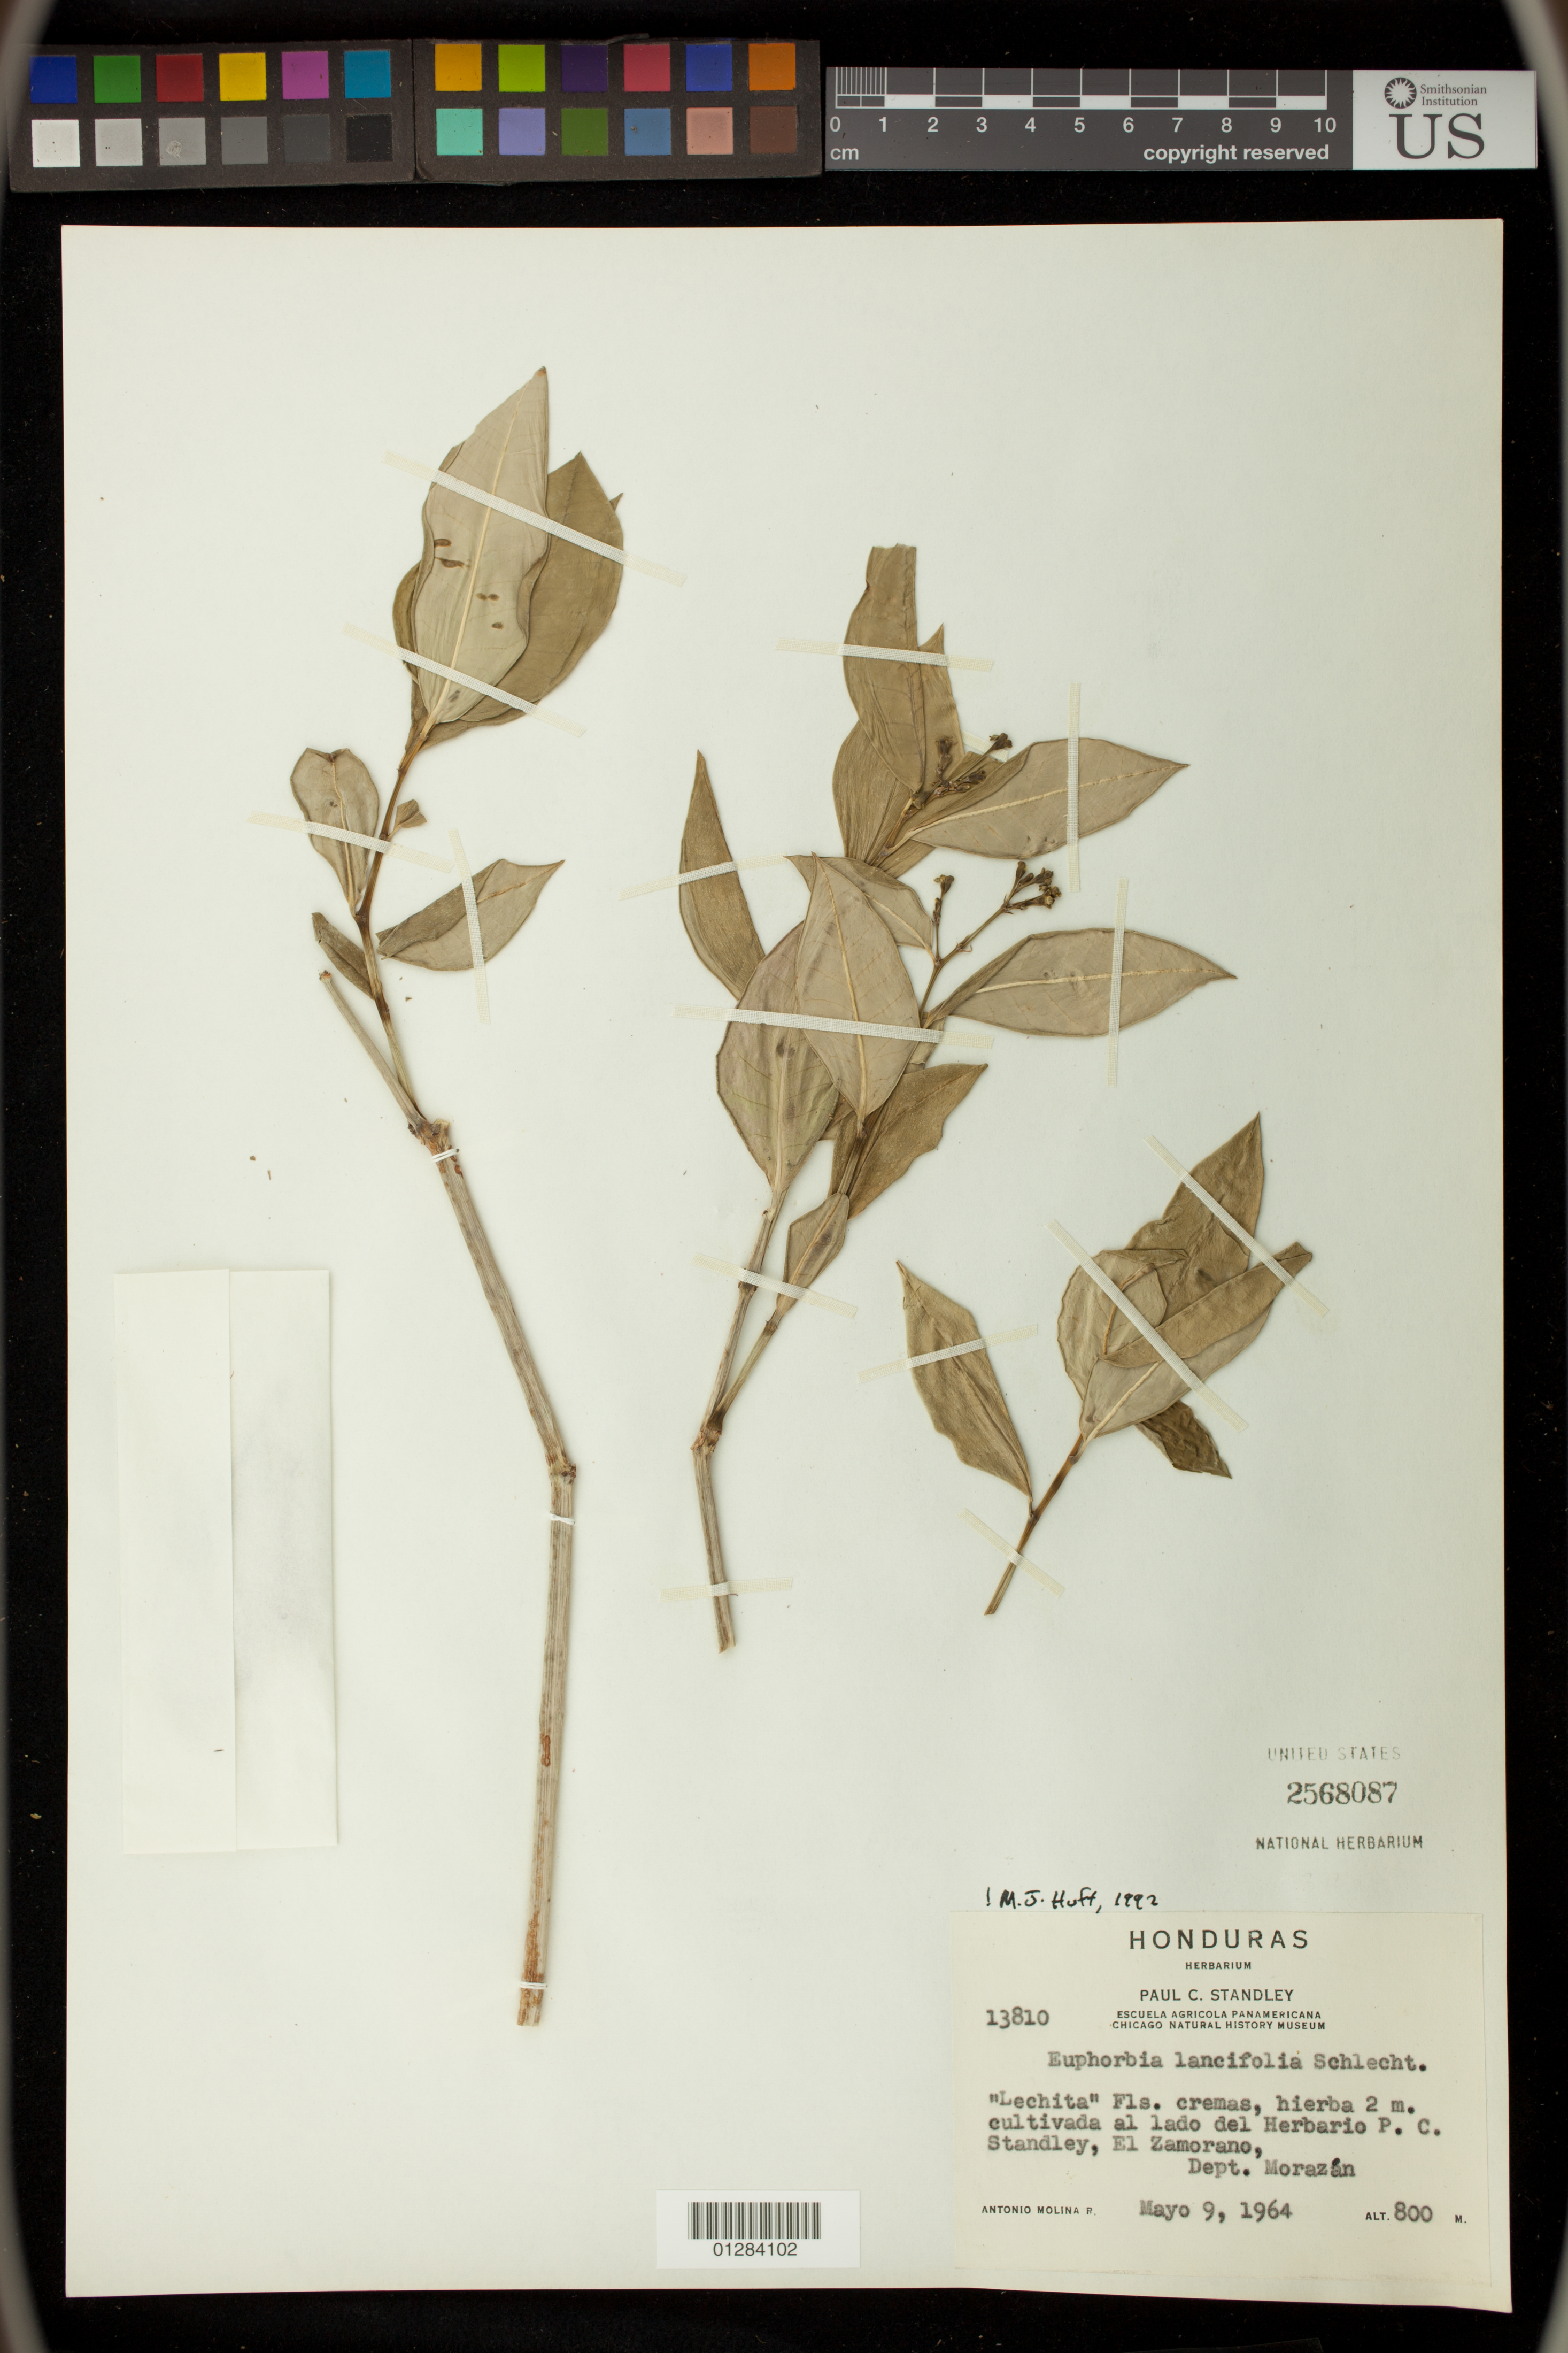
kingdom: Plantae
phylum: Tracheophyta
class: Magnoliopsida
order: Malpighiales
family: Euphorbiaceae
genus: Euphorbia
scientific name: Euphorbia lancifolia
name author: Schltdl.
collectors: A. Molina R.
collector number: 13810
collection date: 1964-05-09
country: Honduras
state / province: Fco. Morazán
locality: El Zamorano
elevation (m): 800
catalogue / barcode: US 2568087